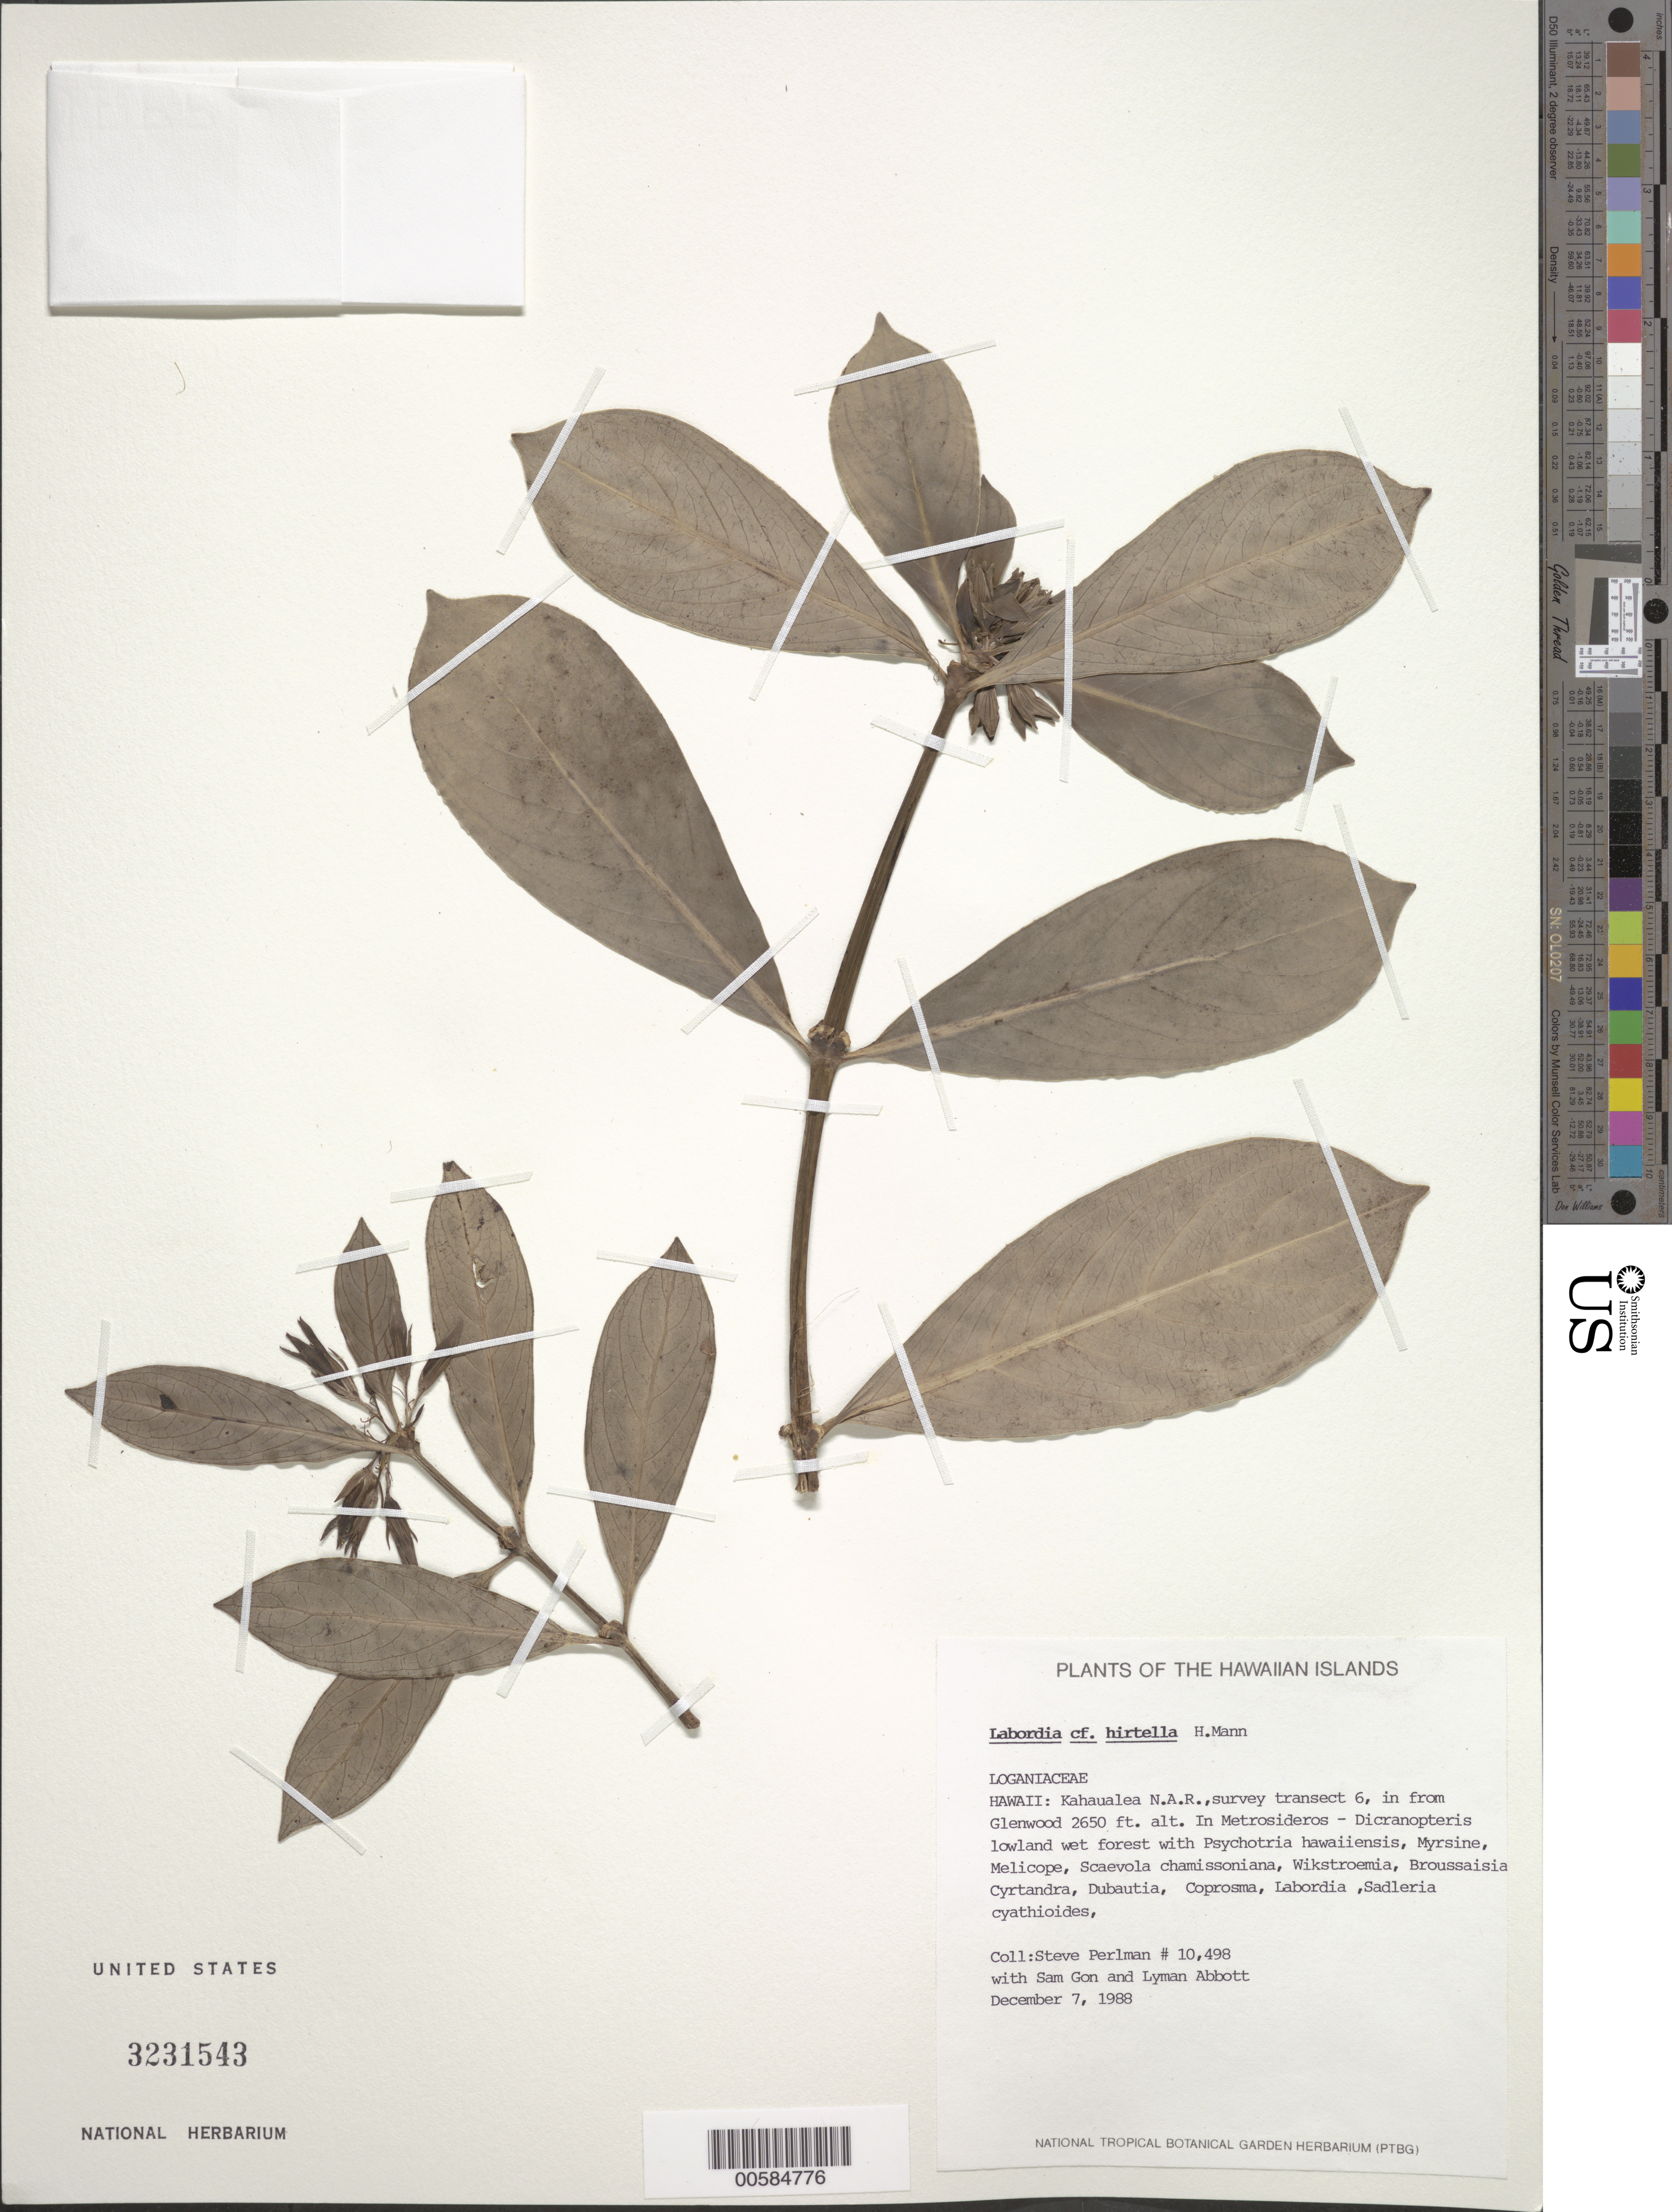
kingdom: Plantae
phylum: Tracheophyta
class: Magnoliopsida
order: Gentianales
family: Loganiaceae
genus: Geniostoma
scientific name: Geniostoma hirtellum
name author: (H. Mann) Byng & Christenh.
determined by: Wagner, W. L., (BOT), Smithsonian Institution - National Museum of Natural History (UNITED STATES)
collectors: S. P. Perlman, S. Gon & L. Abbott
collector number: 10498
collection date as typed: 7 Dec 1988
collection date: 1988-12-07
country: United States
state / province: Hawaii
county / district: Hawaii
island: Hawaii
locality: Kahaualea N.A.R., survey transect 6, in from Glenwood.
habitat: Lowland wet forest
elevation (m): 808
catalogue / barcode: US 3231543